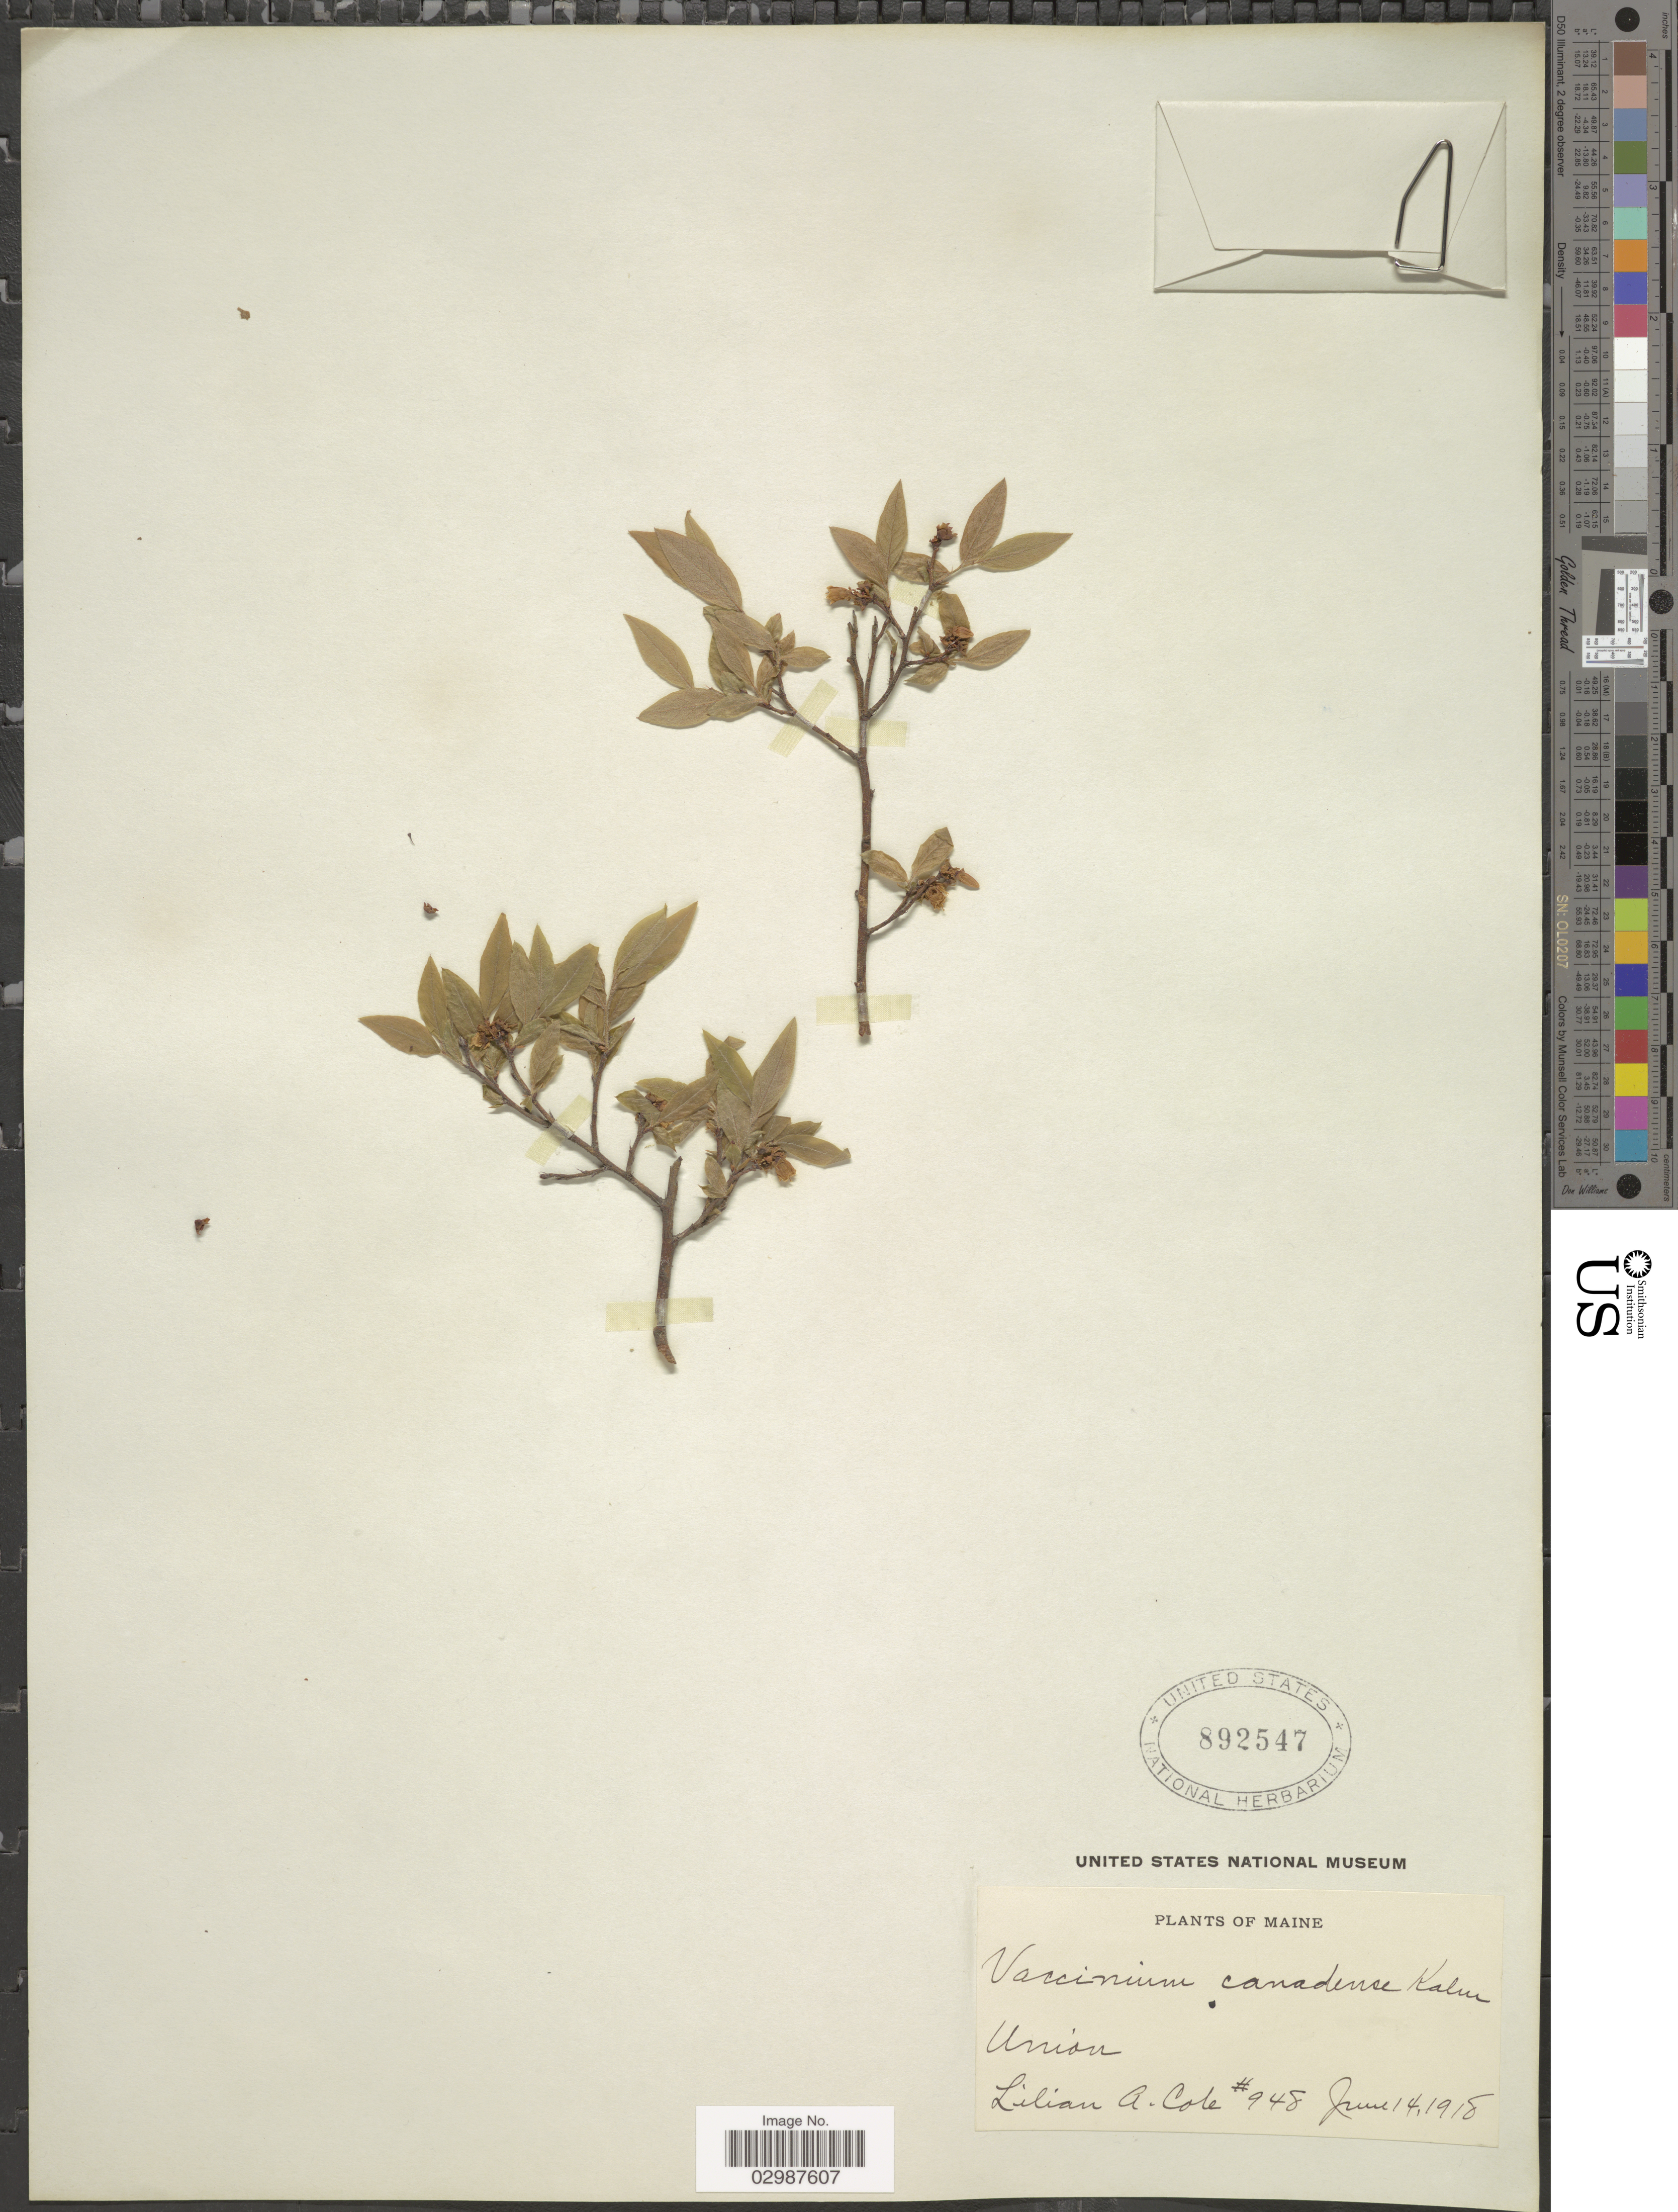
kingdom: Plantae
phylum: Tracheophyta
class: Magnoliopsida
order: Ericales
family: Ericaceae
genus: Vaccinium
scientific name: Vaccinium canadense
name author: Kalm ex Richardson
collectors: L. A. Cole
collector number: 948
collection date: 1918-06-14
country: United States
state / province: Maine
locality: Union.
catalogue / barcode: US 892547